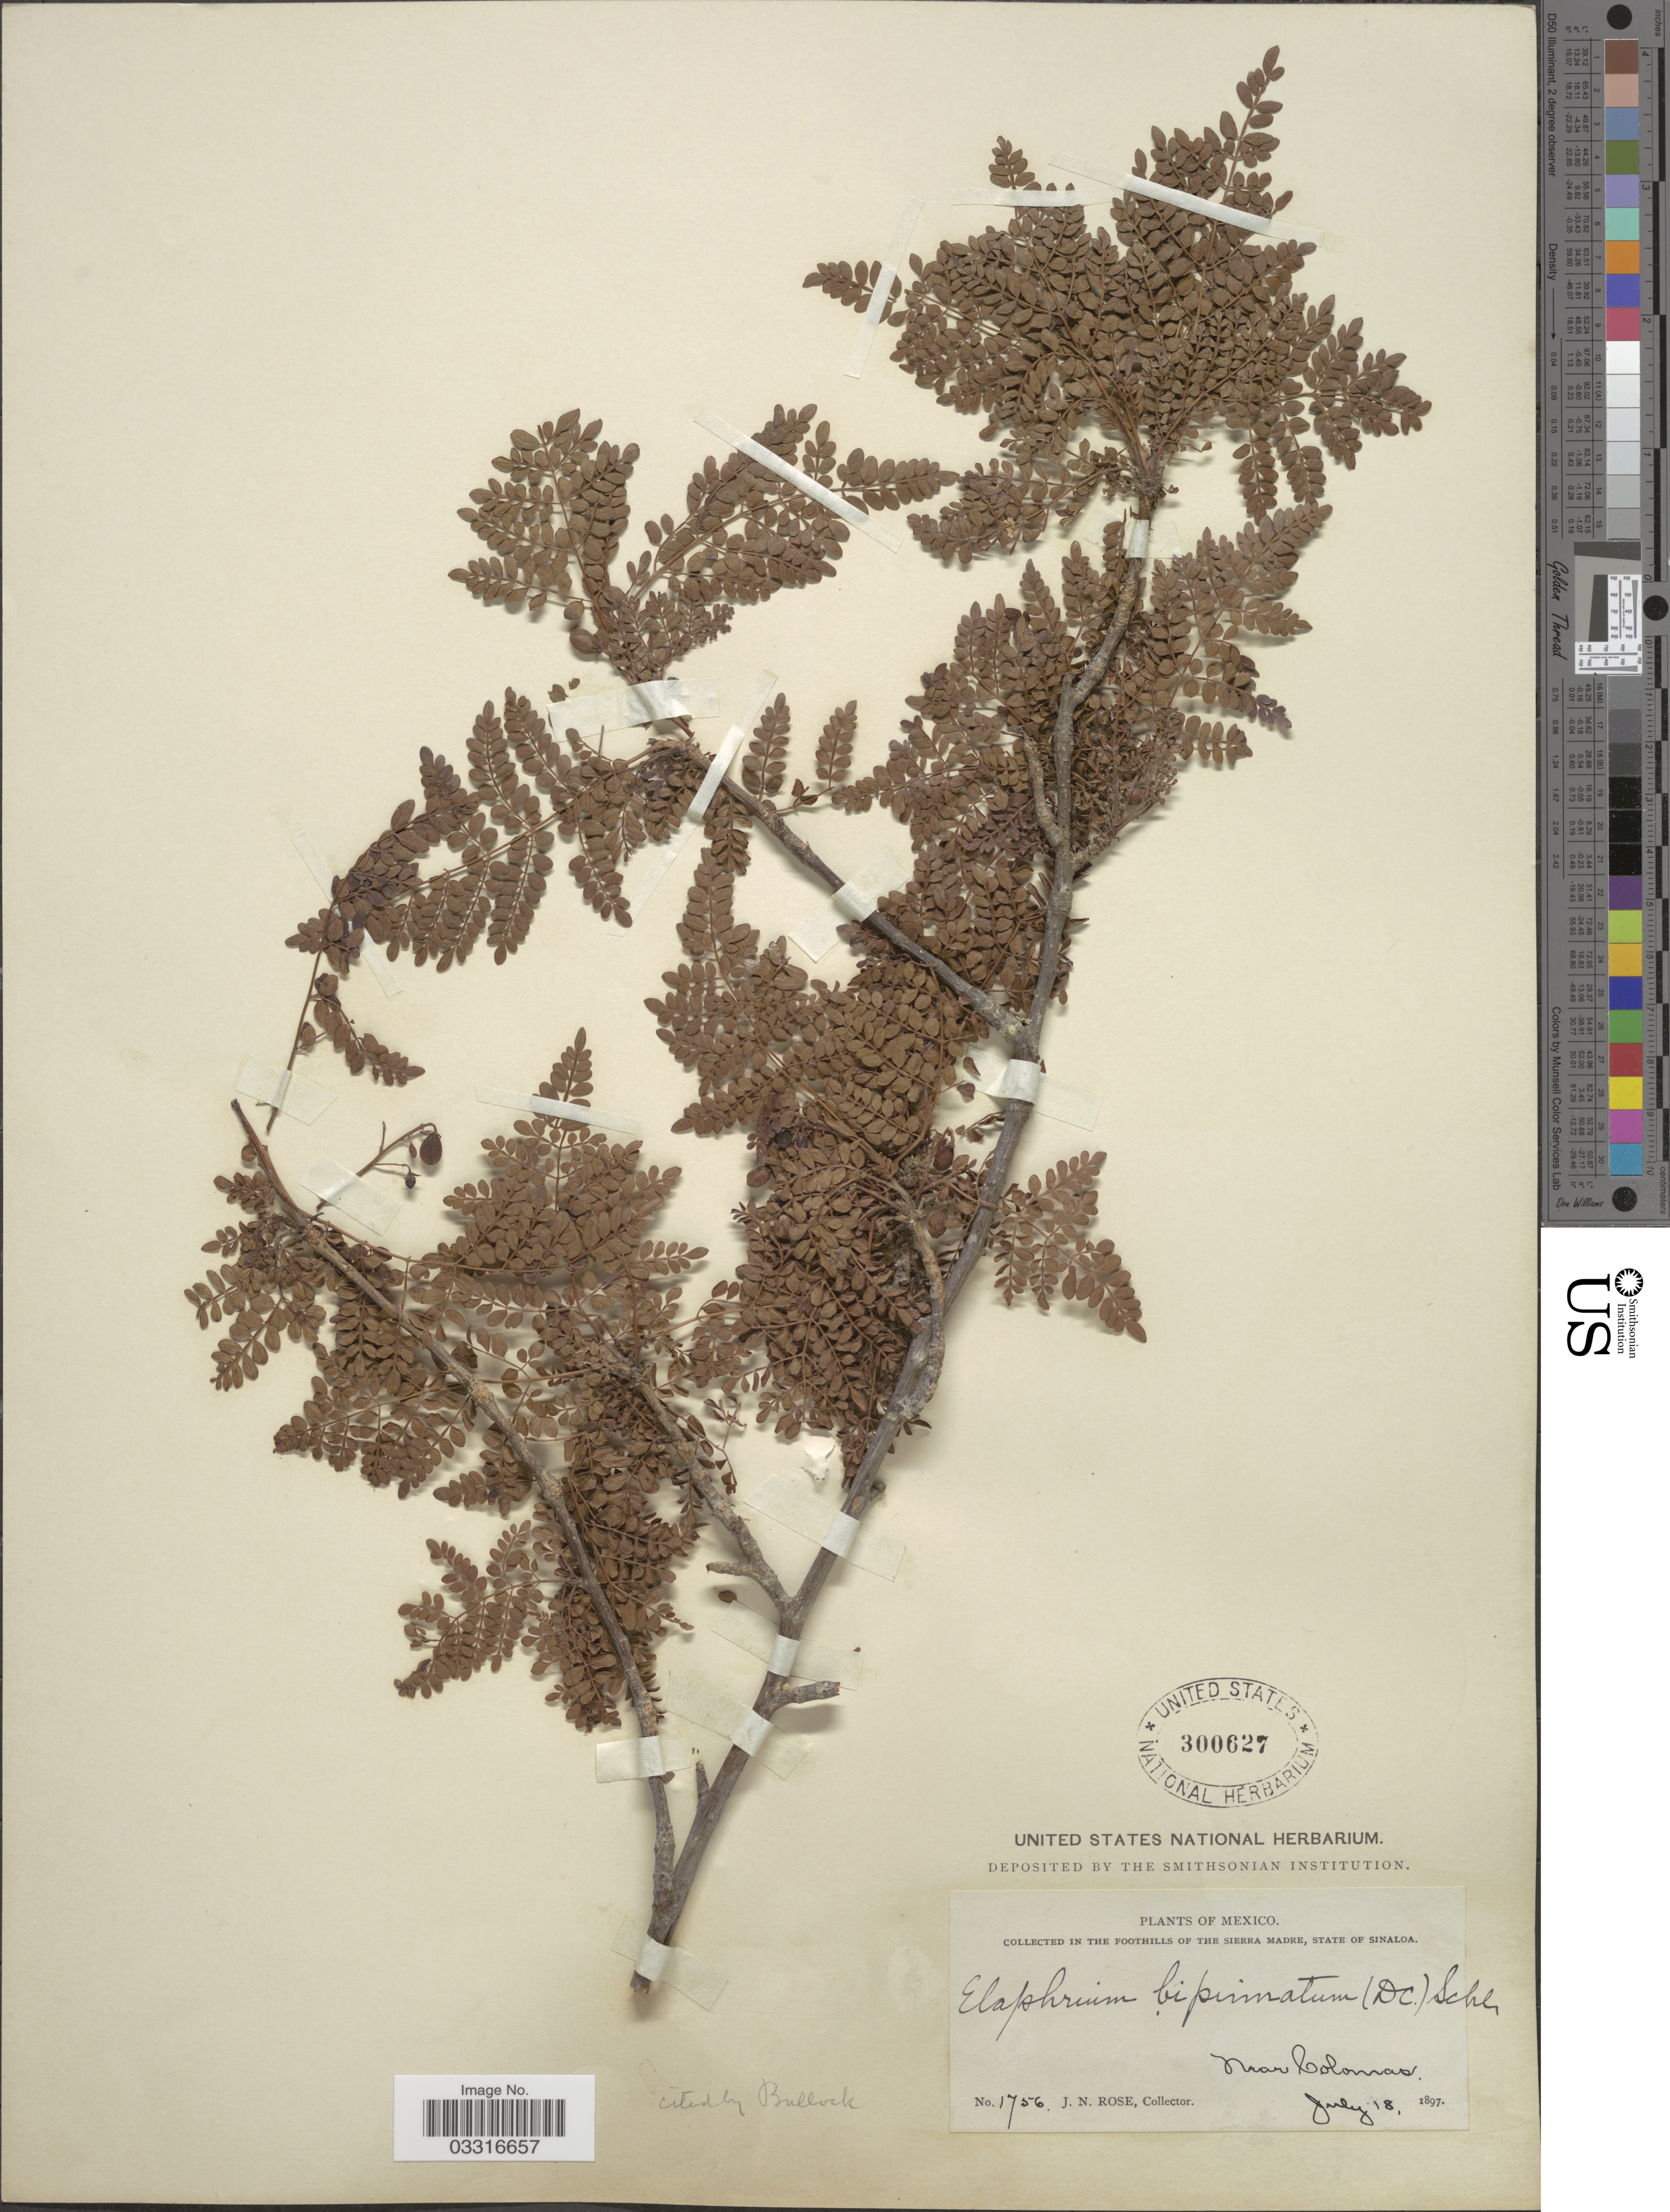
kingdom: Plantae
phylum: Tracheophyta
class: Magnoliopsida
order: Sapindales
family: Burseraceae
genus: Bursera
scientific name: Bursera bipinnata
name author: Engl.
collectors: J. N. Rose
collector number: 1756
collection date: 1897-07-18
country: Mexico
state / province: Sinaloa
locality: In the foothills of the Sierra Madre, Near Colomas.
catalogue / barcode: US 300627